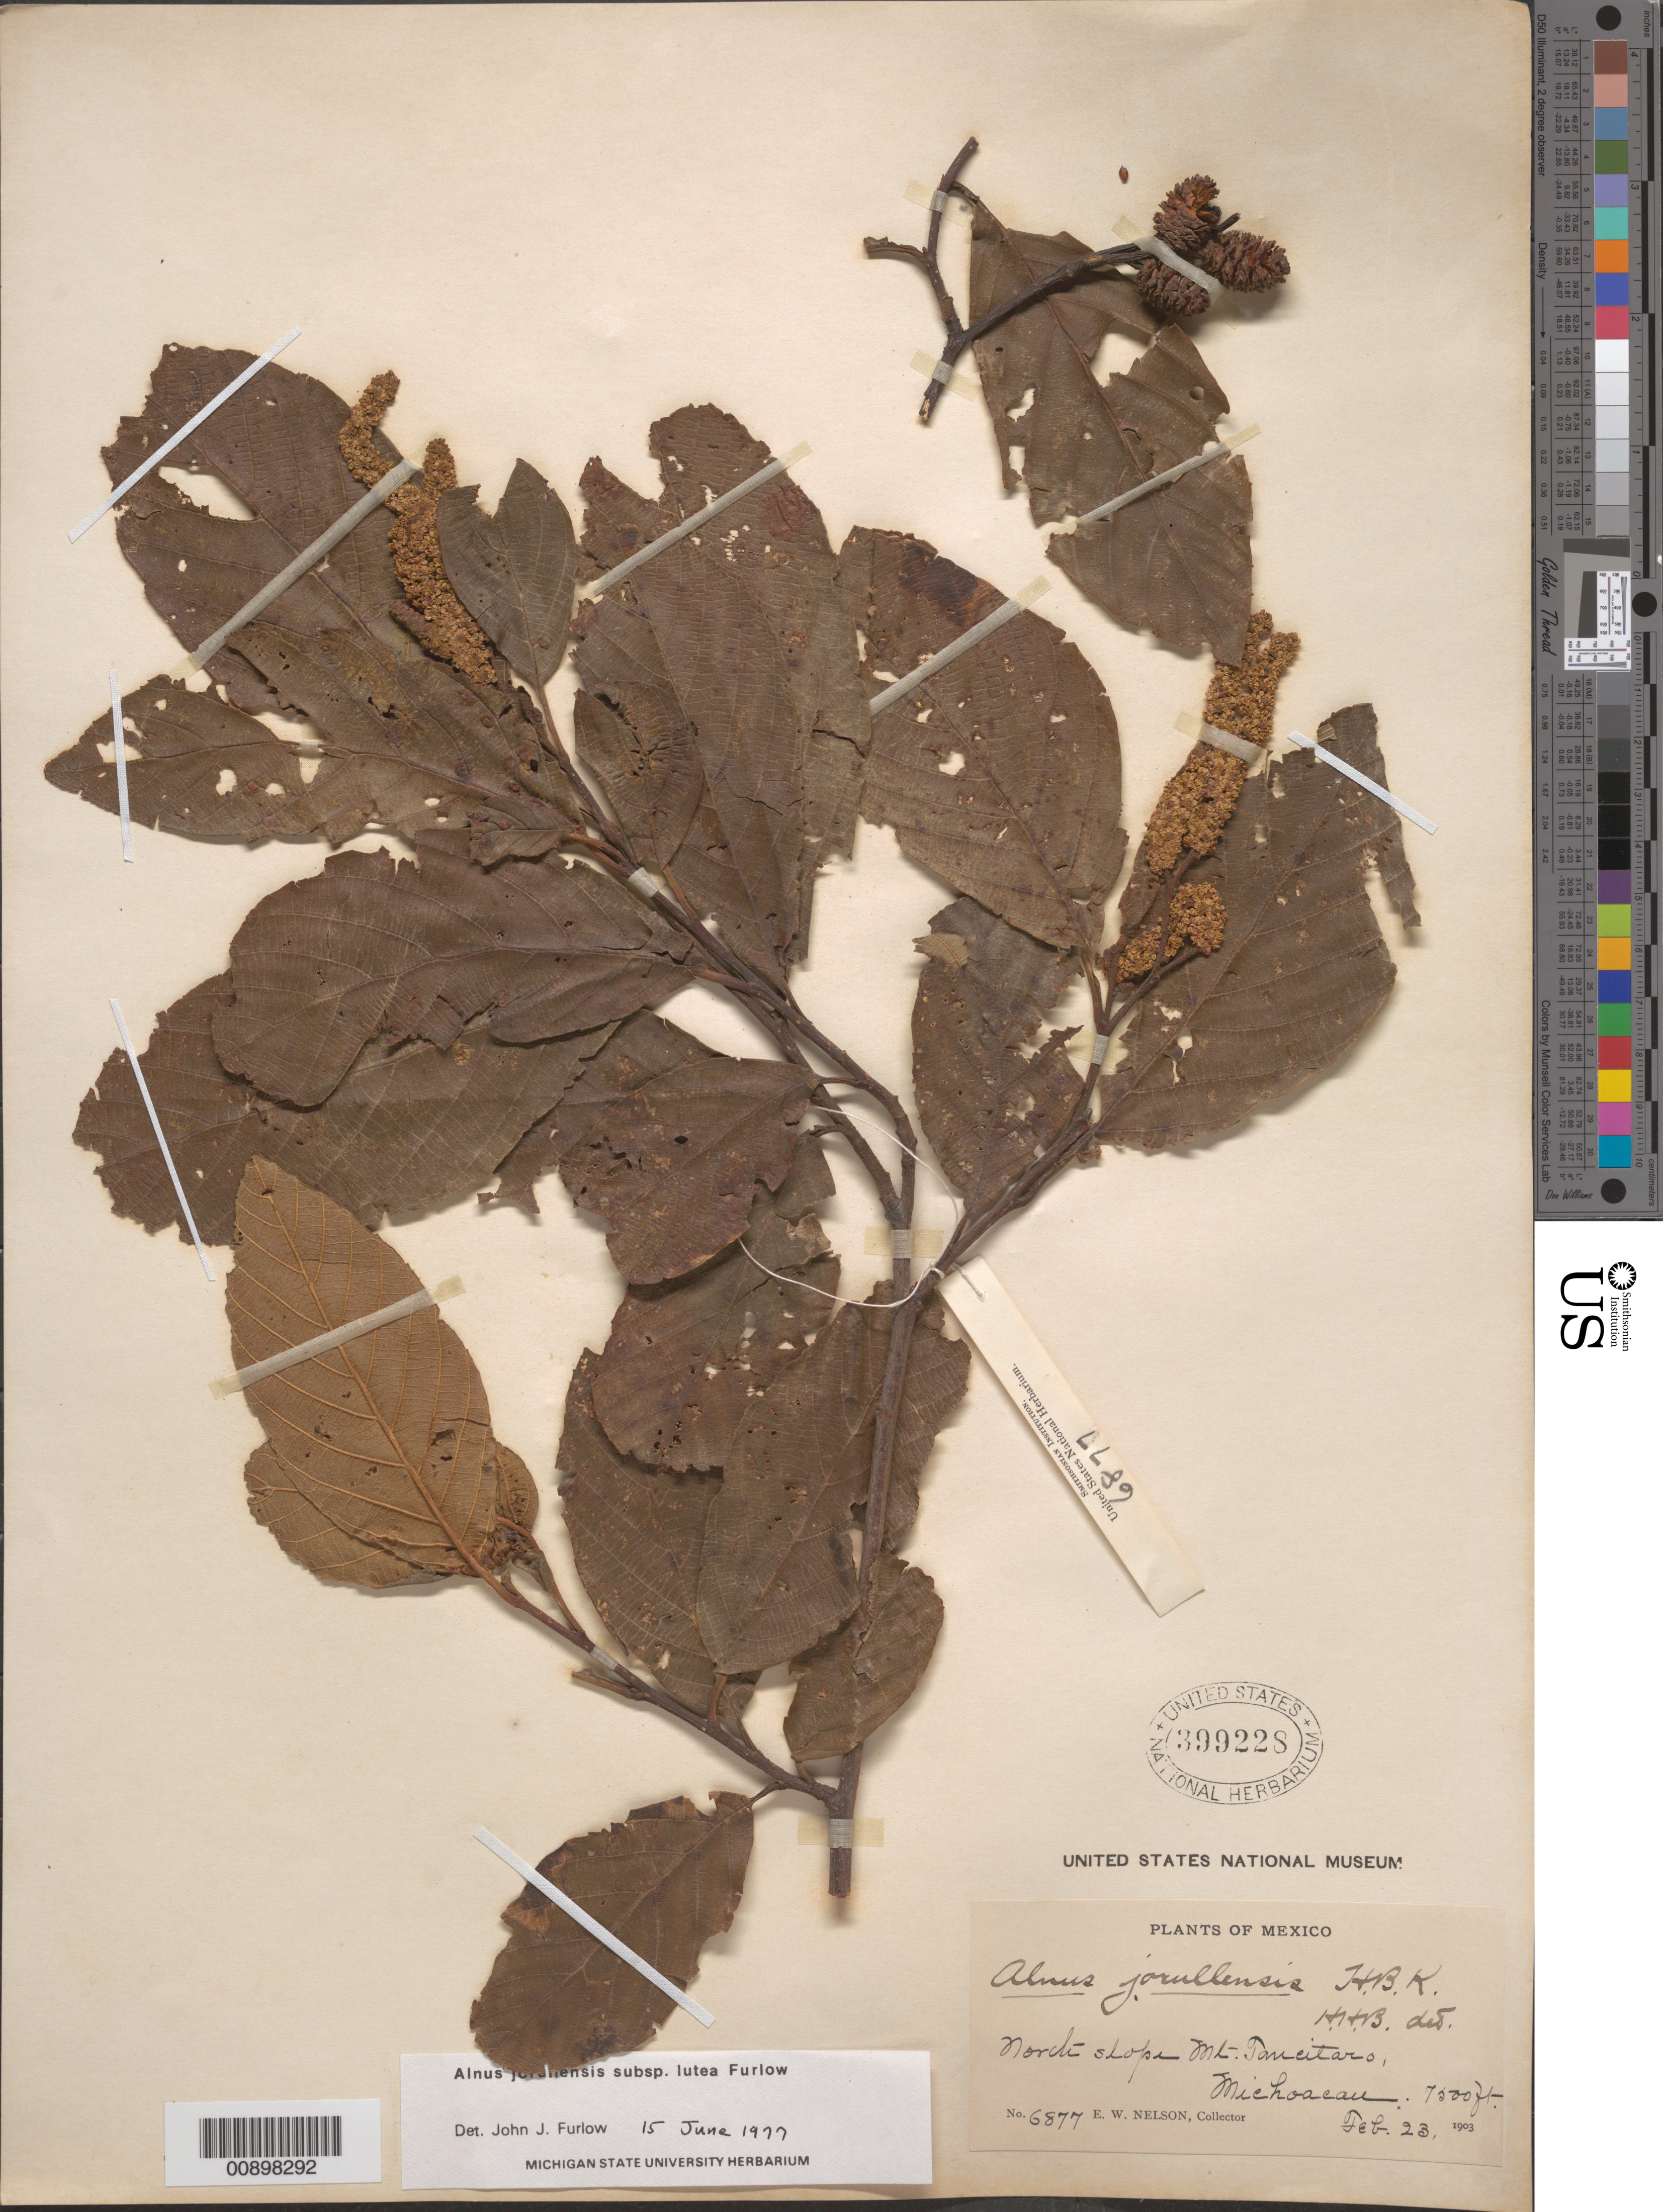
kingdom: Plantae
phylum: Tracheophyta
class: Magnoliopsida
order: Fagales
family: Betulaceae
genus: Alnus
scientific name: Alnus jorullensis subsp. lutea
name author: Furlow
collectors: E. W. Nelson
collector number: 6877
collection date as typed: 23 Feb 1903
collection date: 1903-02-23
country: Mexico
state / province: Michoacán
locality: North slope Mt. Tancitaro. Michoacán.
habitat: North slope Mt.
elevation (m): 2286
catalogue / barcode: US 399228